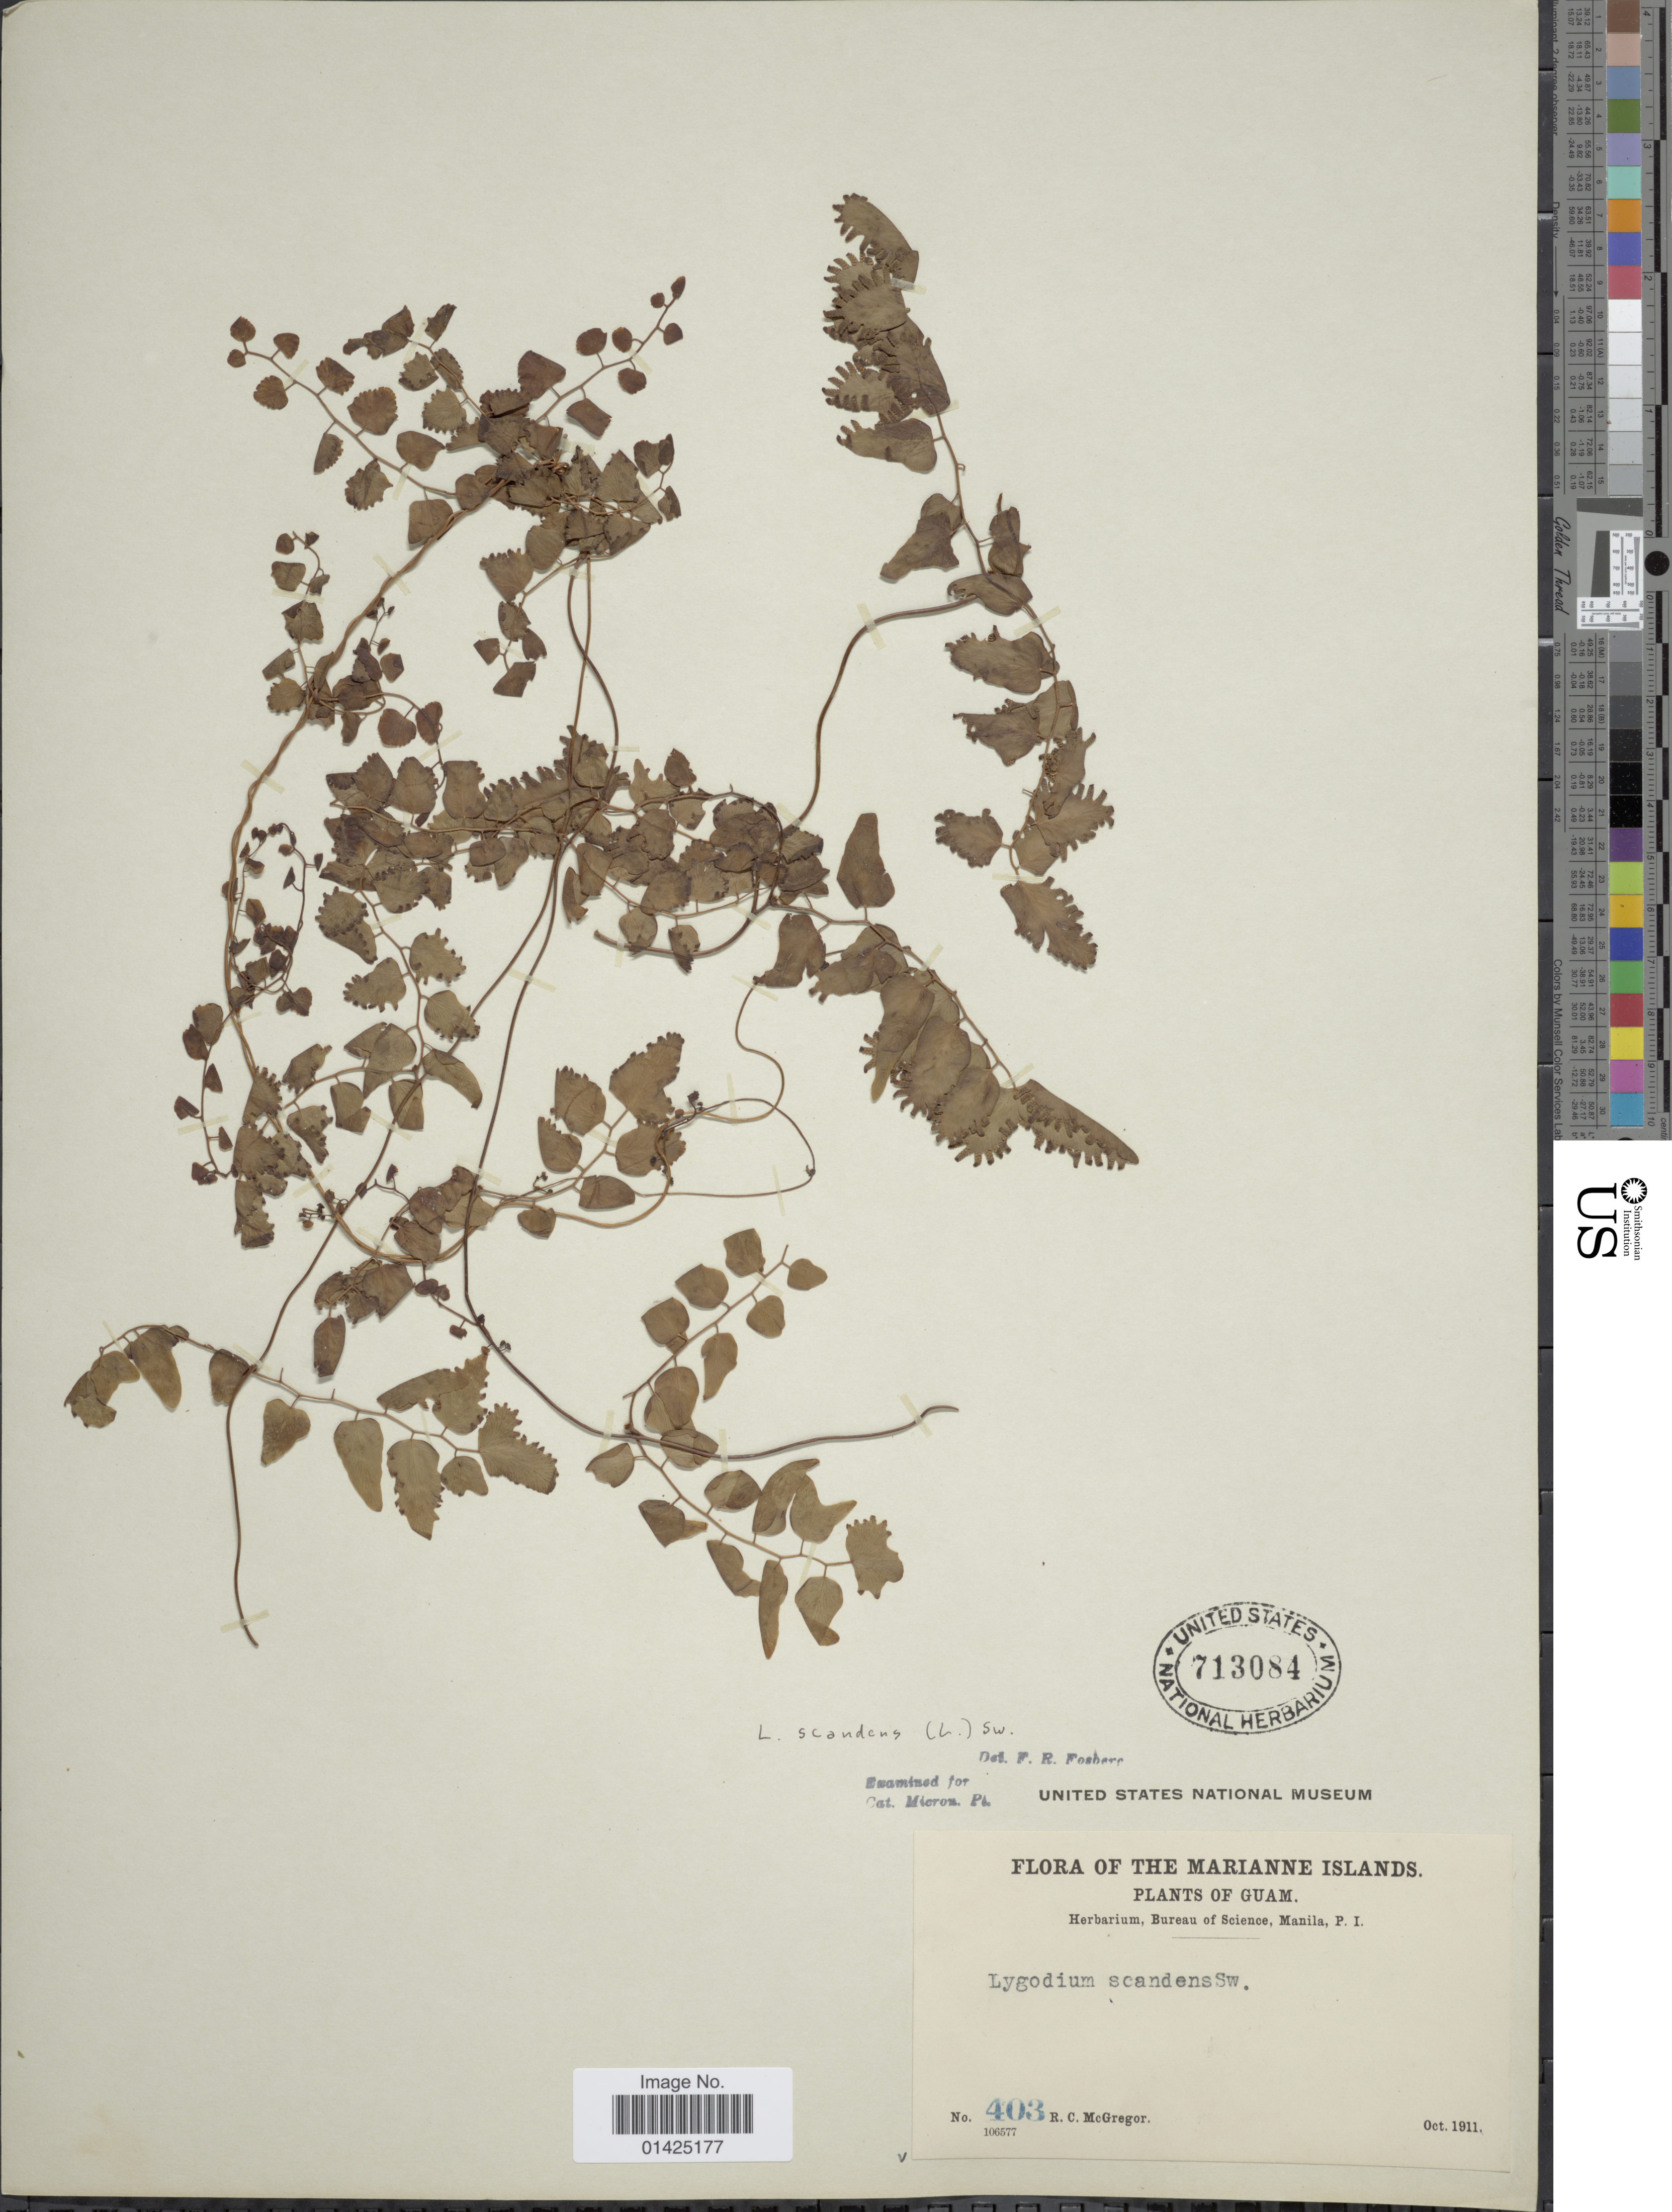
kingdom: Plantae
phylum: Tracheophyta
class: Polypodiopsida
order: Schizaeales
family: Lygodiaceae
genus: Lygodium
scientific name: Lygodium microphyllum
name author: (Cav.) R. Br.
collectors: R. C. McGregor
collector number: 403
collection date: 1911-10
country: Guam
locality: The Marianne Islands.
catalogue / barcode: US 713084